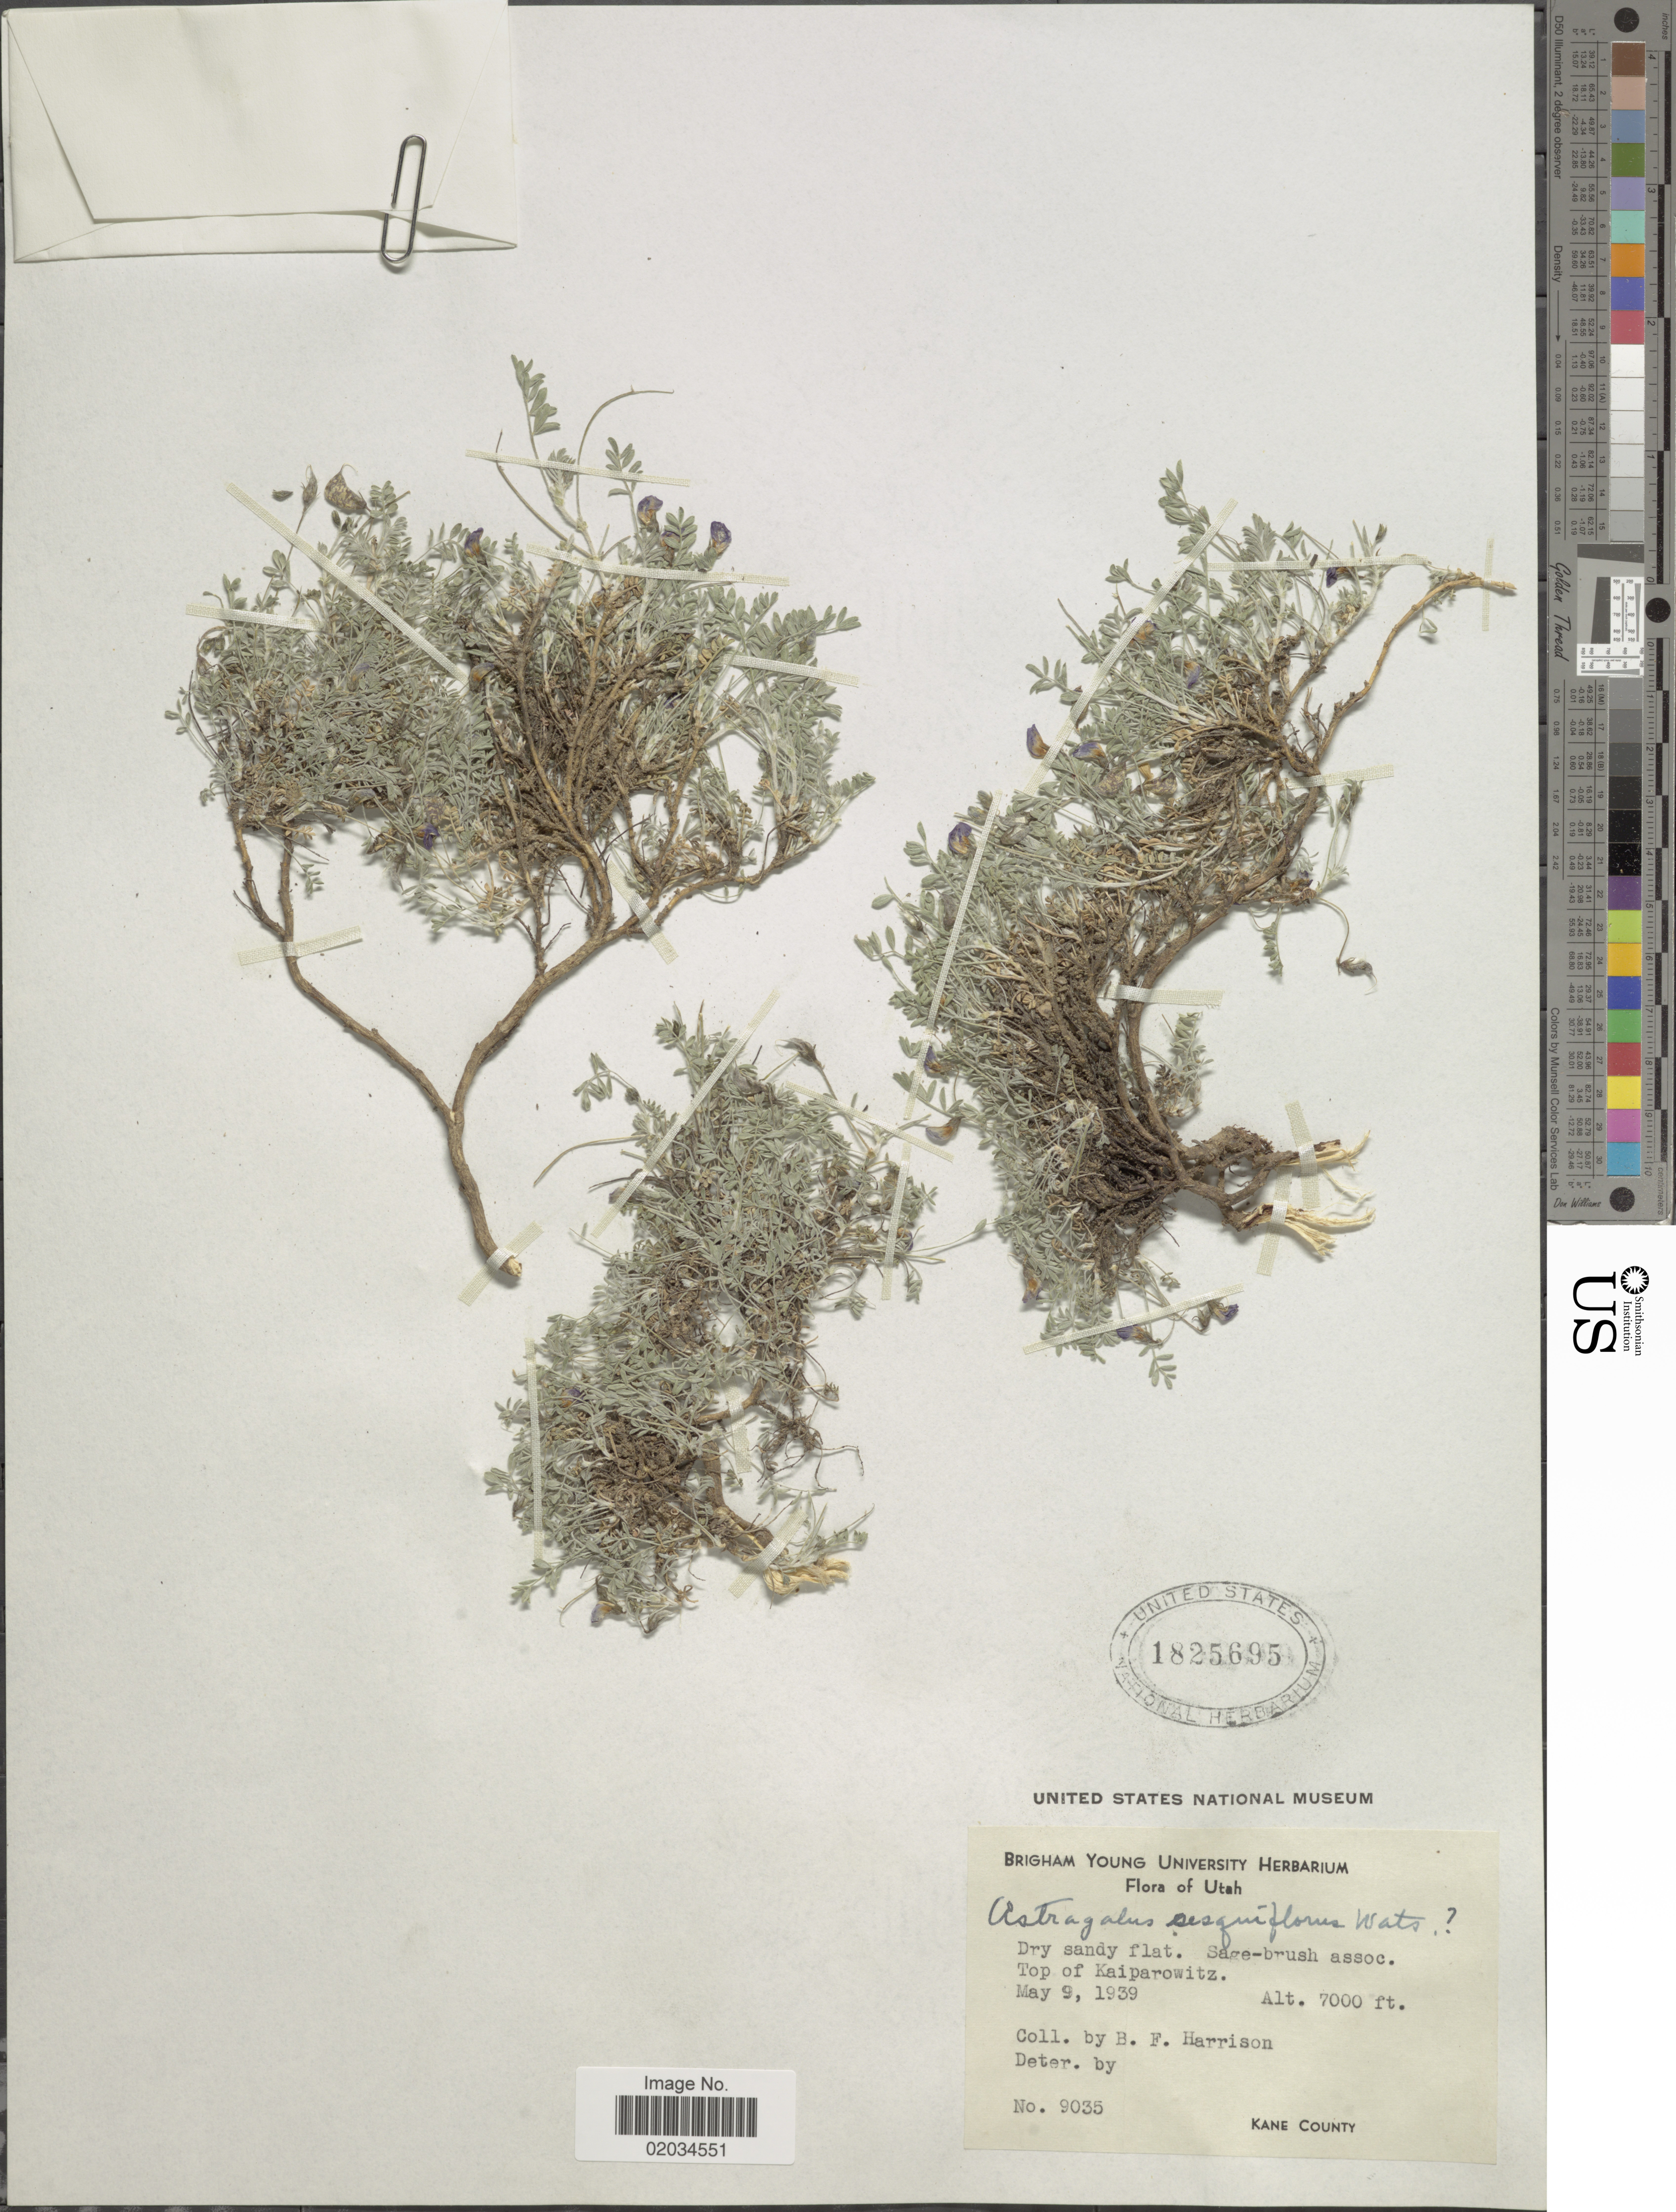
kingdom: Plantae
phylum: Tracheophyta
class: Magnoliopsida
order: Fabales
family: Fabaceae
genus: Astragalus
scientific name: Astragalus sesquiflorus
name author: S. Watson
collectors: B. F. Harrison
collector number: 9035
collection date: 1939-05-09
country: United States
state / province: Utah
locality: Top of Kaiparowitz, Kane County.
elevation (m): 2134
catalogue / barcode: US 1825695